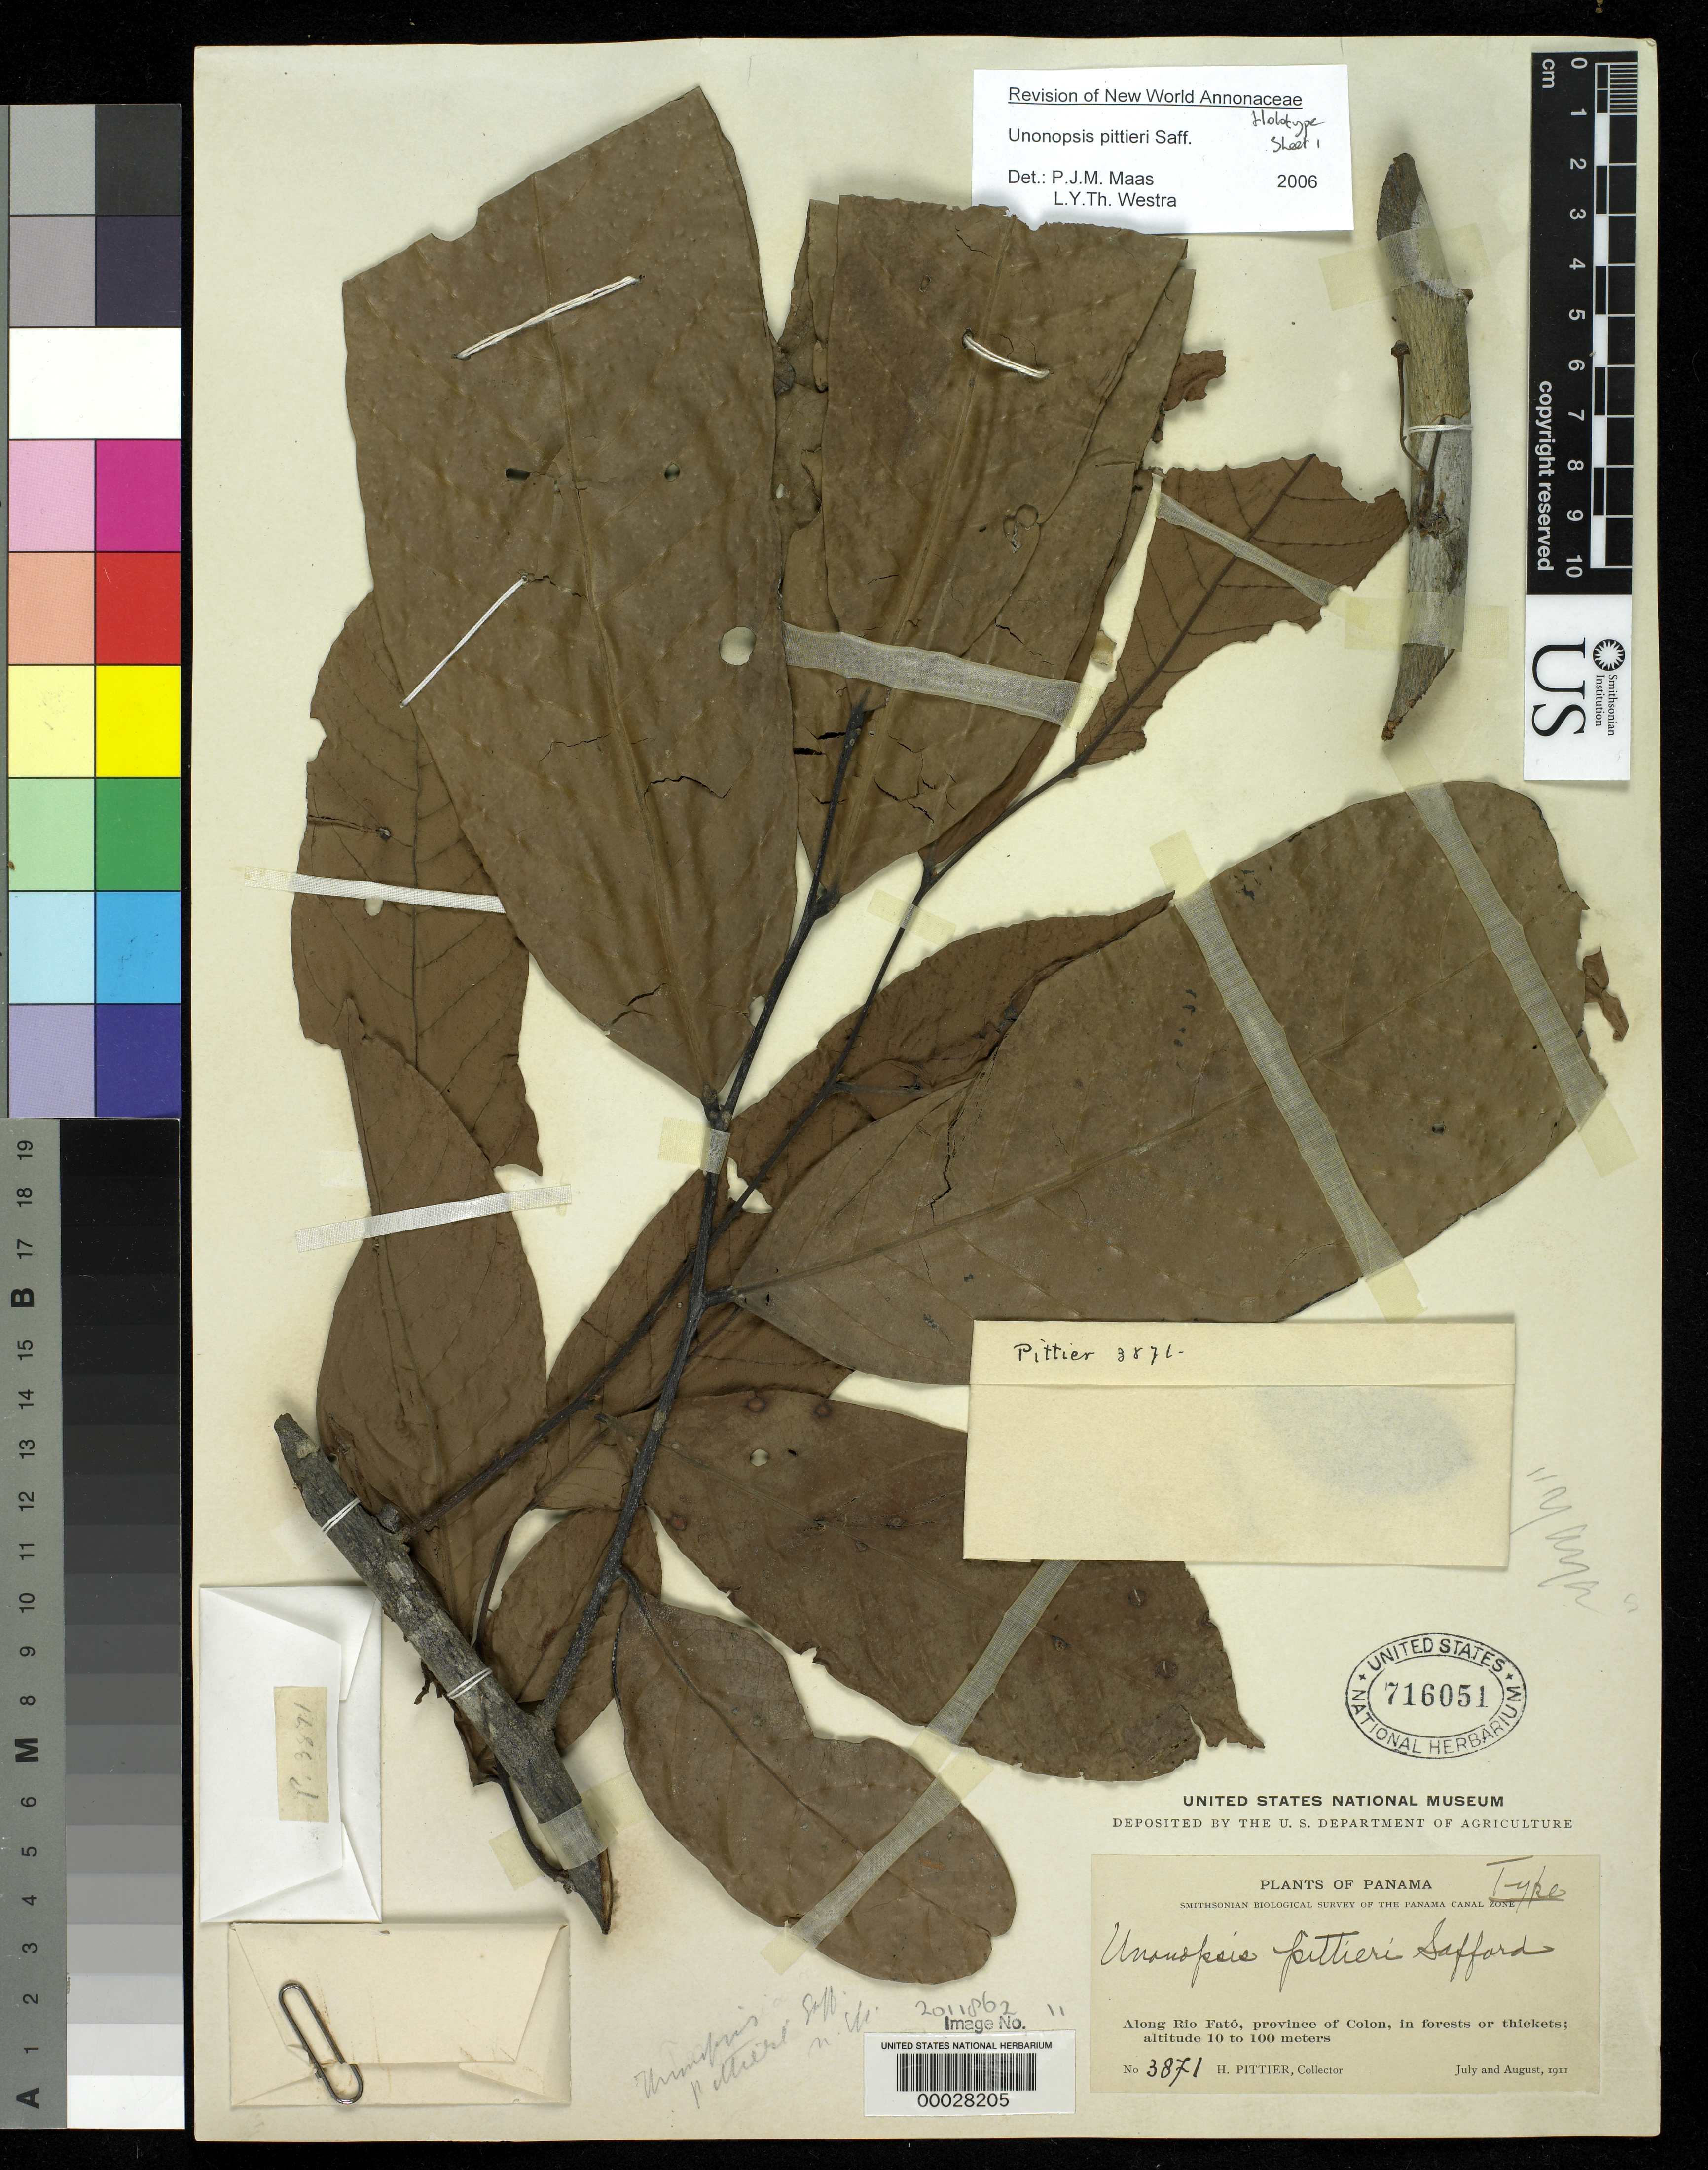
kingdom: Plantae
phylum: Tracheophyta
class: Magnoliopsida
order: Magnoliales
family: Annonaceae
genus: Unonopsis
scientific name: Unonopsis pittieri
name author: Saff.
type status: Holotype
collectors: H. F. Pittier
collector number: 3871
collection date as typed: Jul 1911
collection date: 1911-07,1911-08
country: Panama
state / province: Colón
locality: Along Rio Fató, province of Colon, in forests or thickets.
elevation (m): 10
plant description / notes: Annotated as "Holotype sheet 1" by Maas & Westra (but note that this is the only sheet originally annotated as "Type").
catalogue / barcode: US 716051